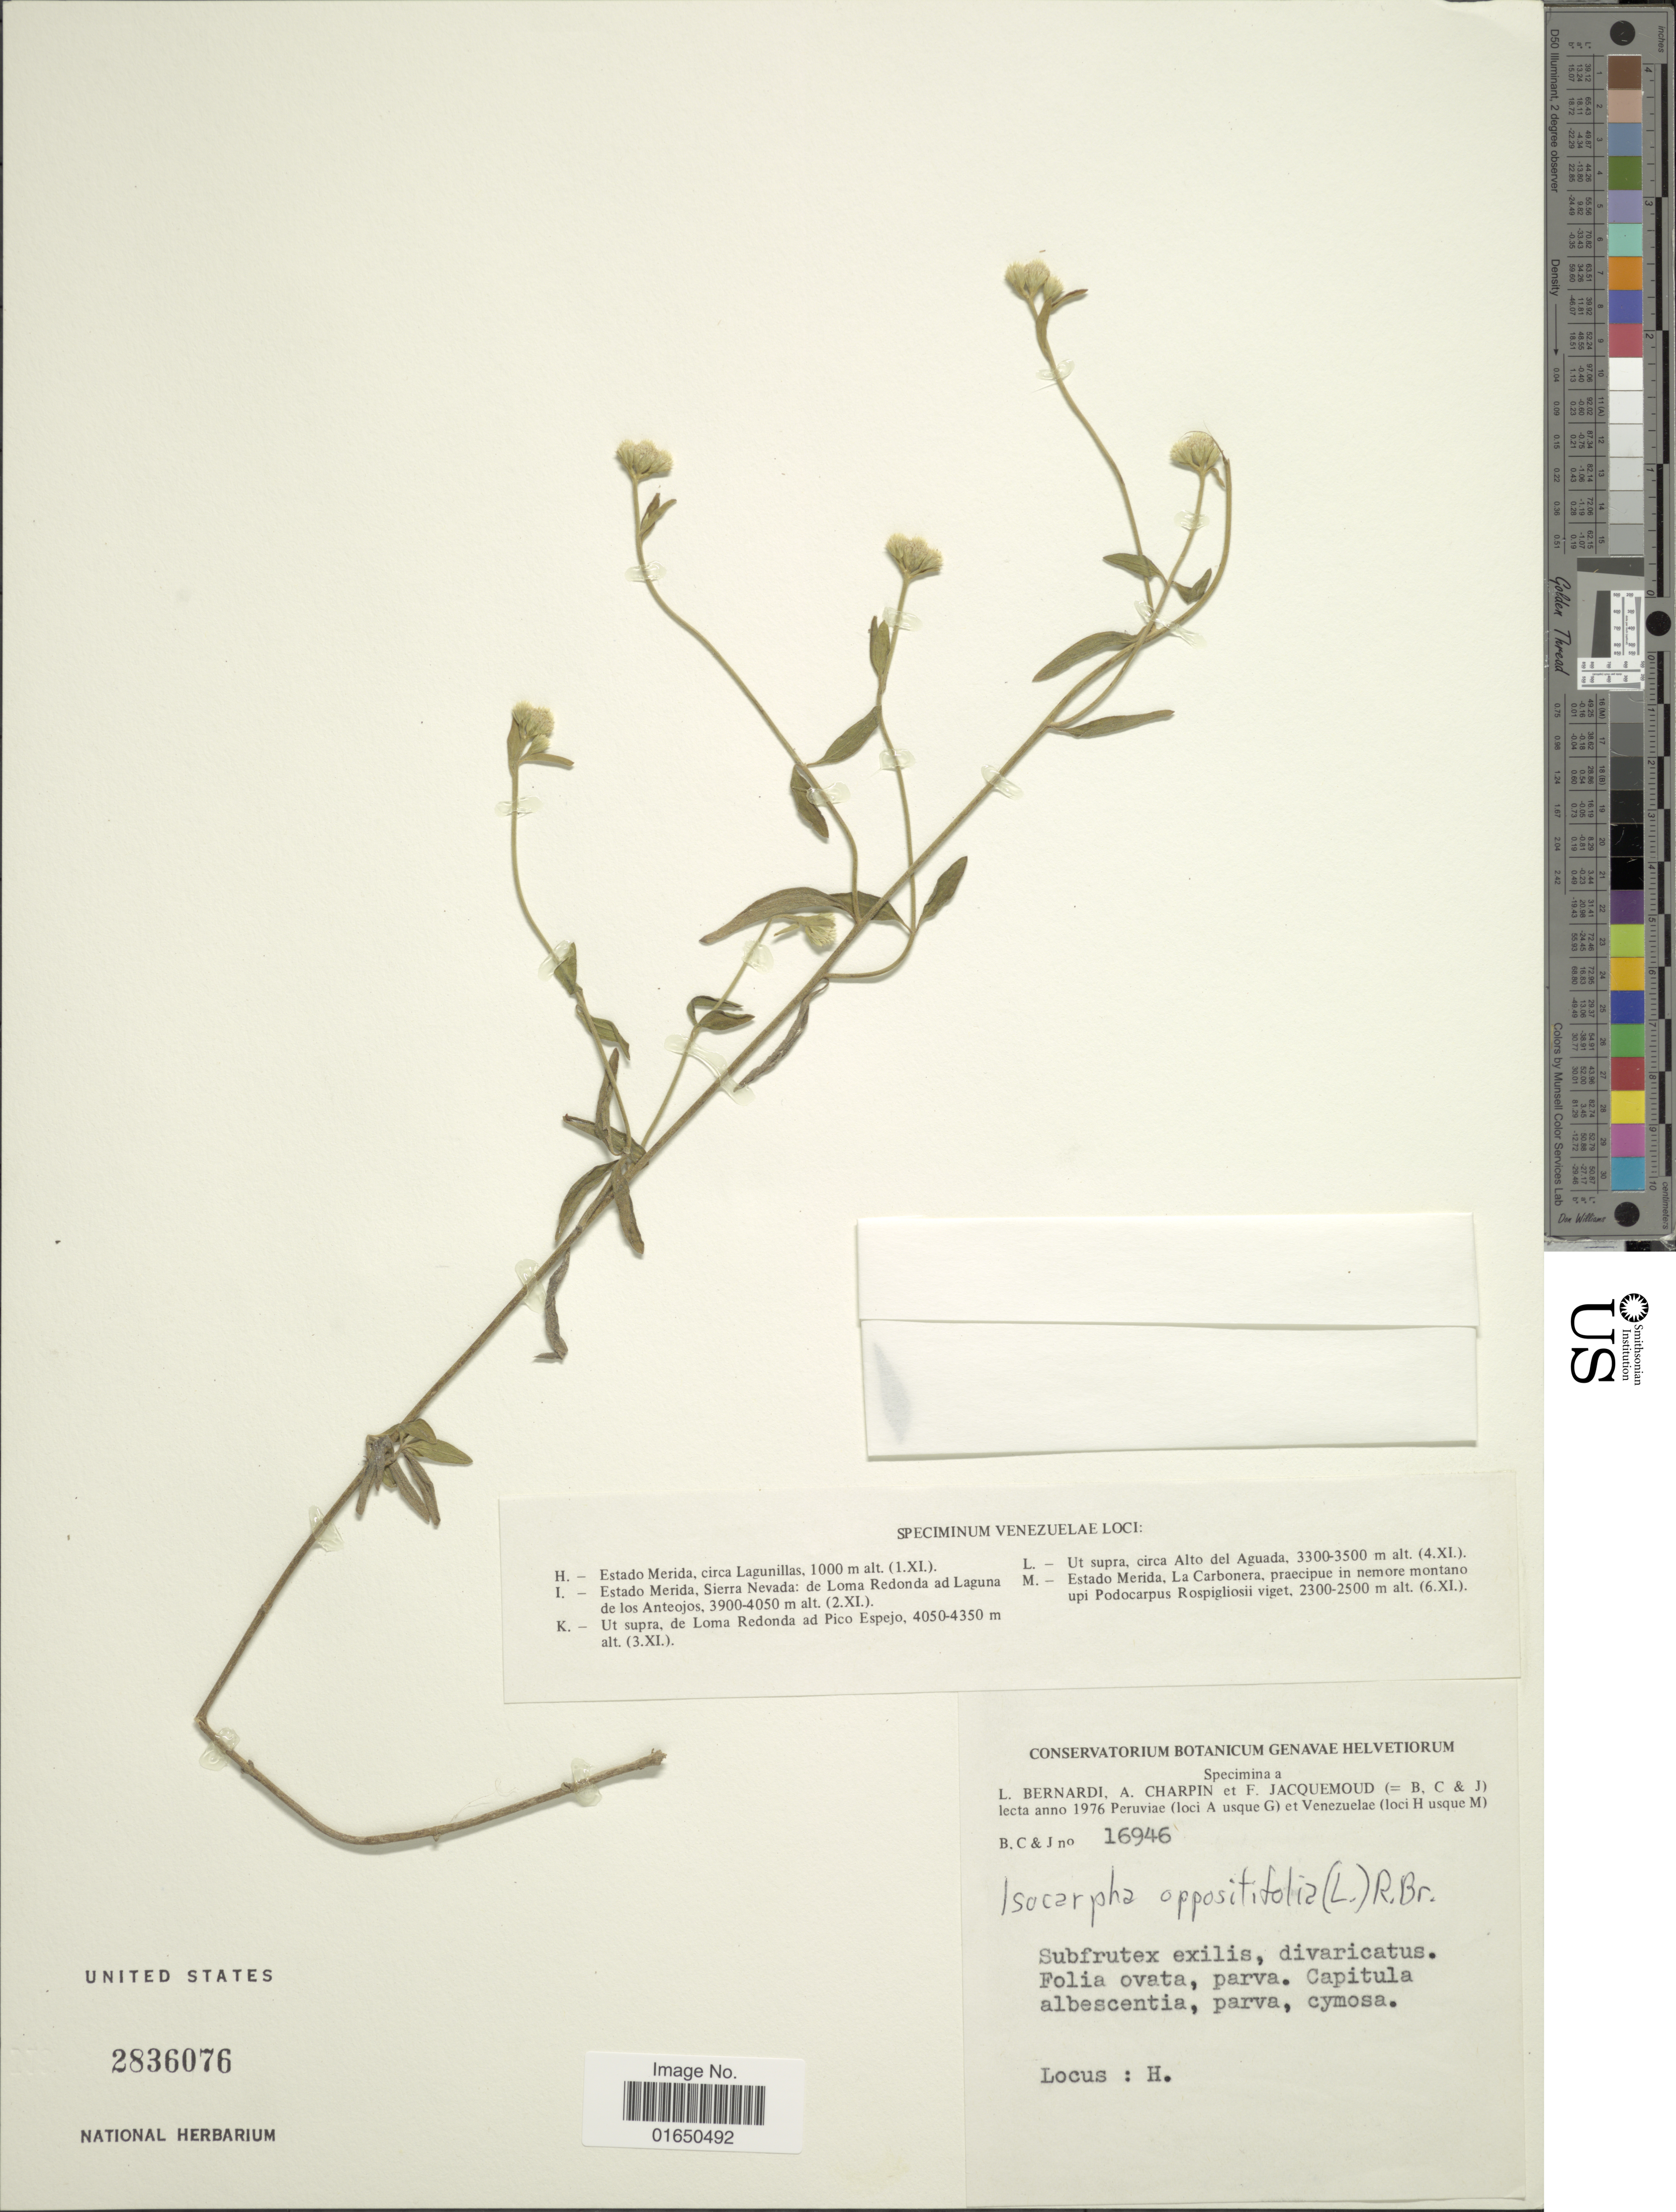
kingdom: Plantae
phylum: Tracheophyta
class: Magnoliopsida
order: Asterales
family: Asteraceae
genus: Isocarpha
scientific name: Isocarpha oppositifolia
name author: (L.) Cass.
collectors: L. Bernardi, A. Charpin & F. Jacquemoud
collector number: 1649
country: Venezuela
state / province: Mérida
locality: Circa Lagunillas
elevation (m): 1000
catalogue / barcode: US 2836076